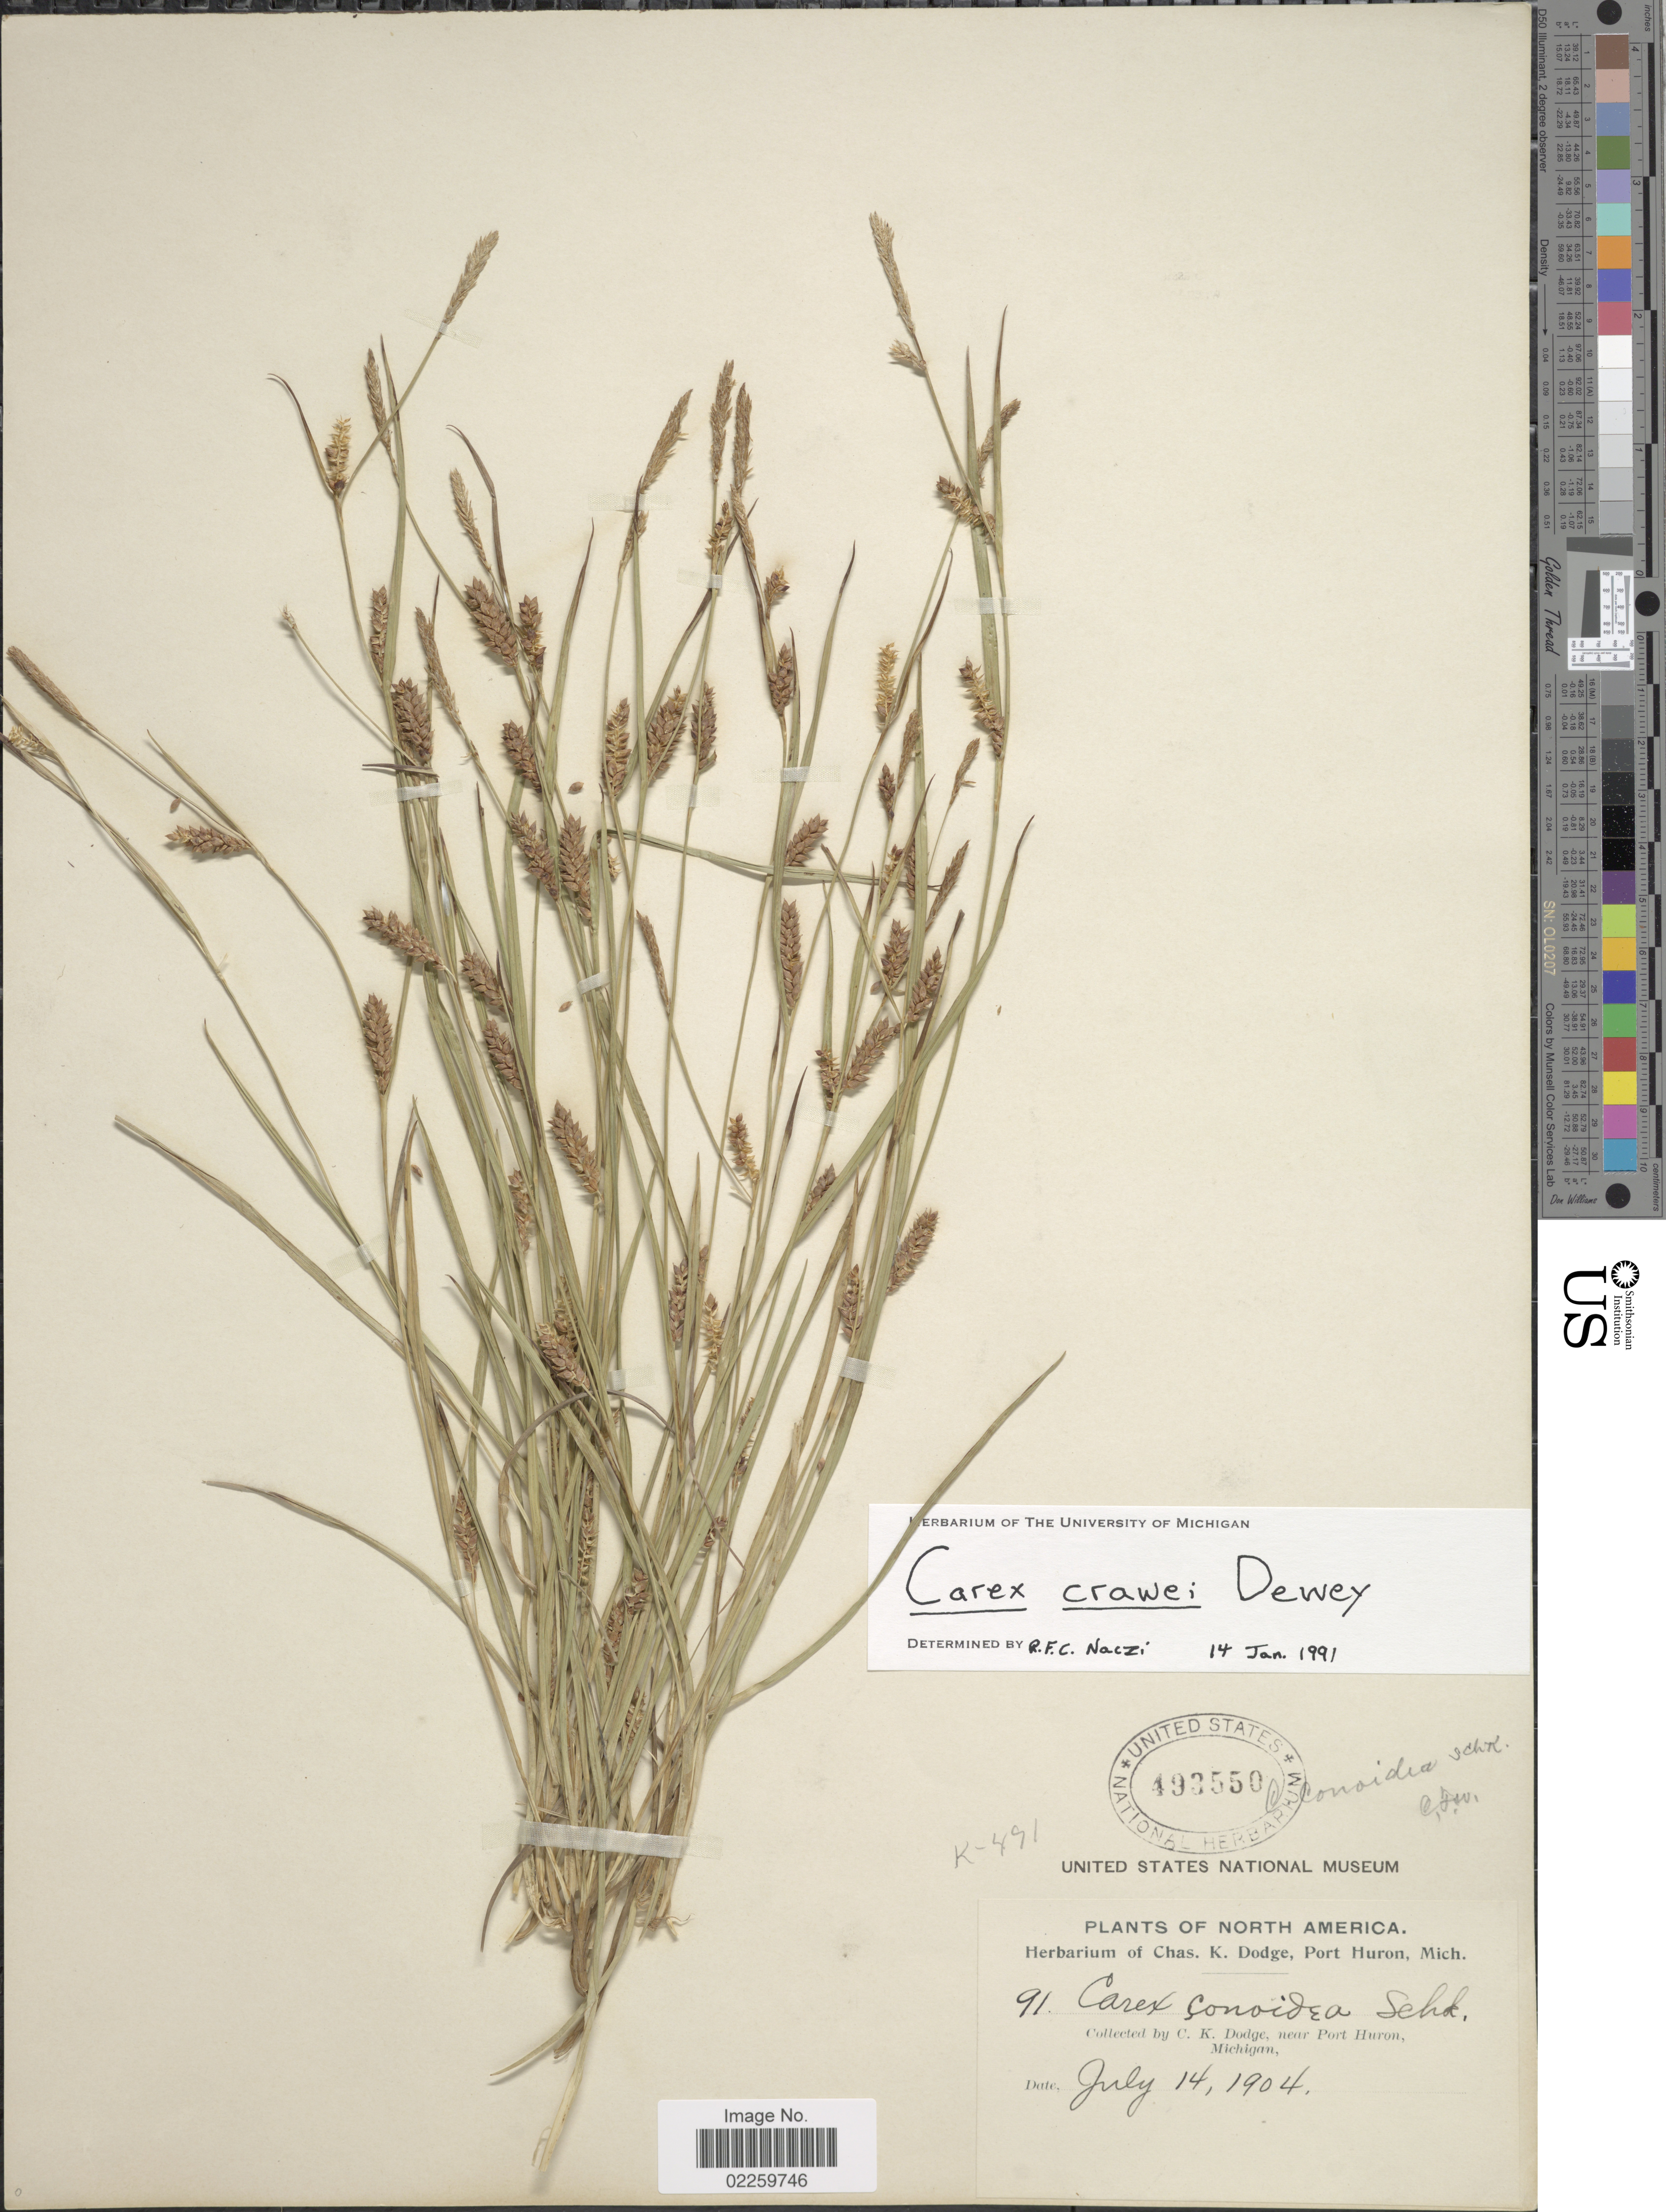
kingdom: Plantae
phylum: Tracheophyta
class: Liliopsida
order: Poales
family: Cyperaceae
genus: Carex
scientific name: Carex crawei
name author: Dewey ex Torr.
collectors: C. K. Dodge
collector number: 91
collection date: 1904-07-14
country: United States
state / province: Michigan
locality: Near Port Huron.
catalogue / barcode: US 493550